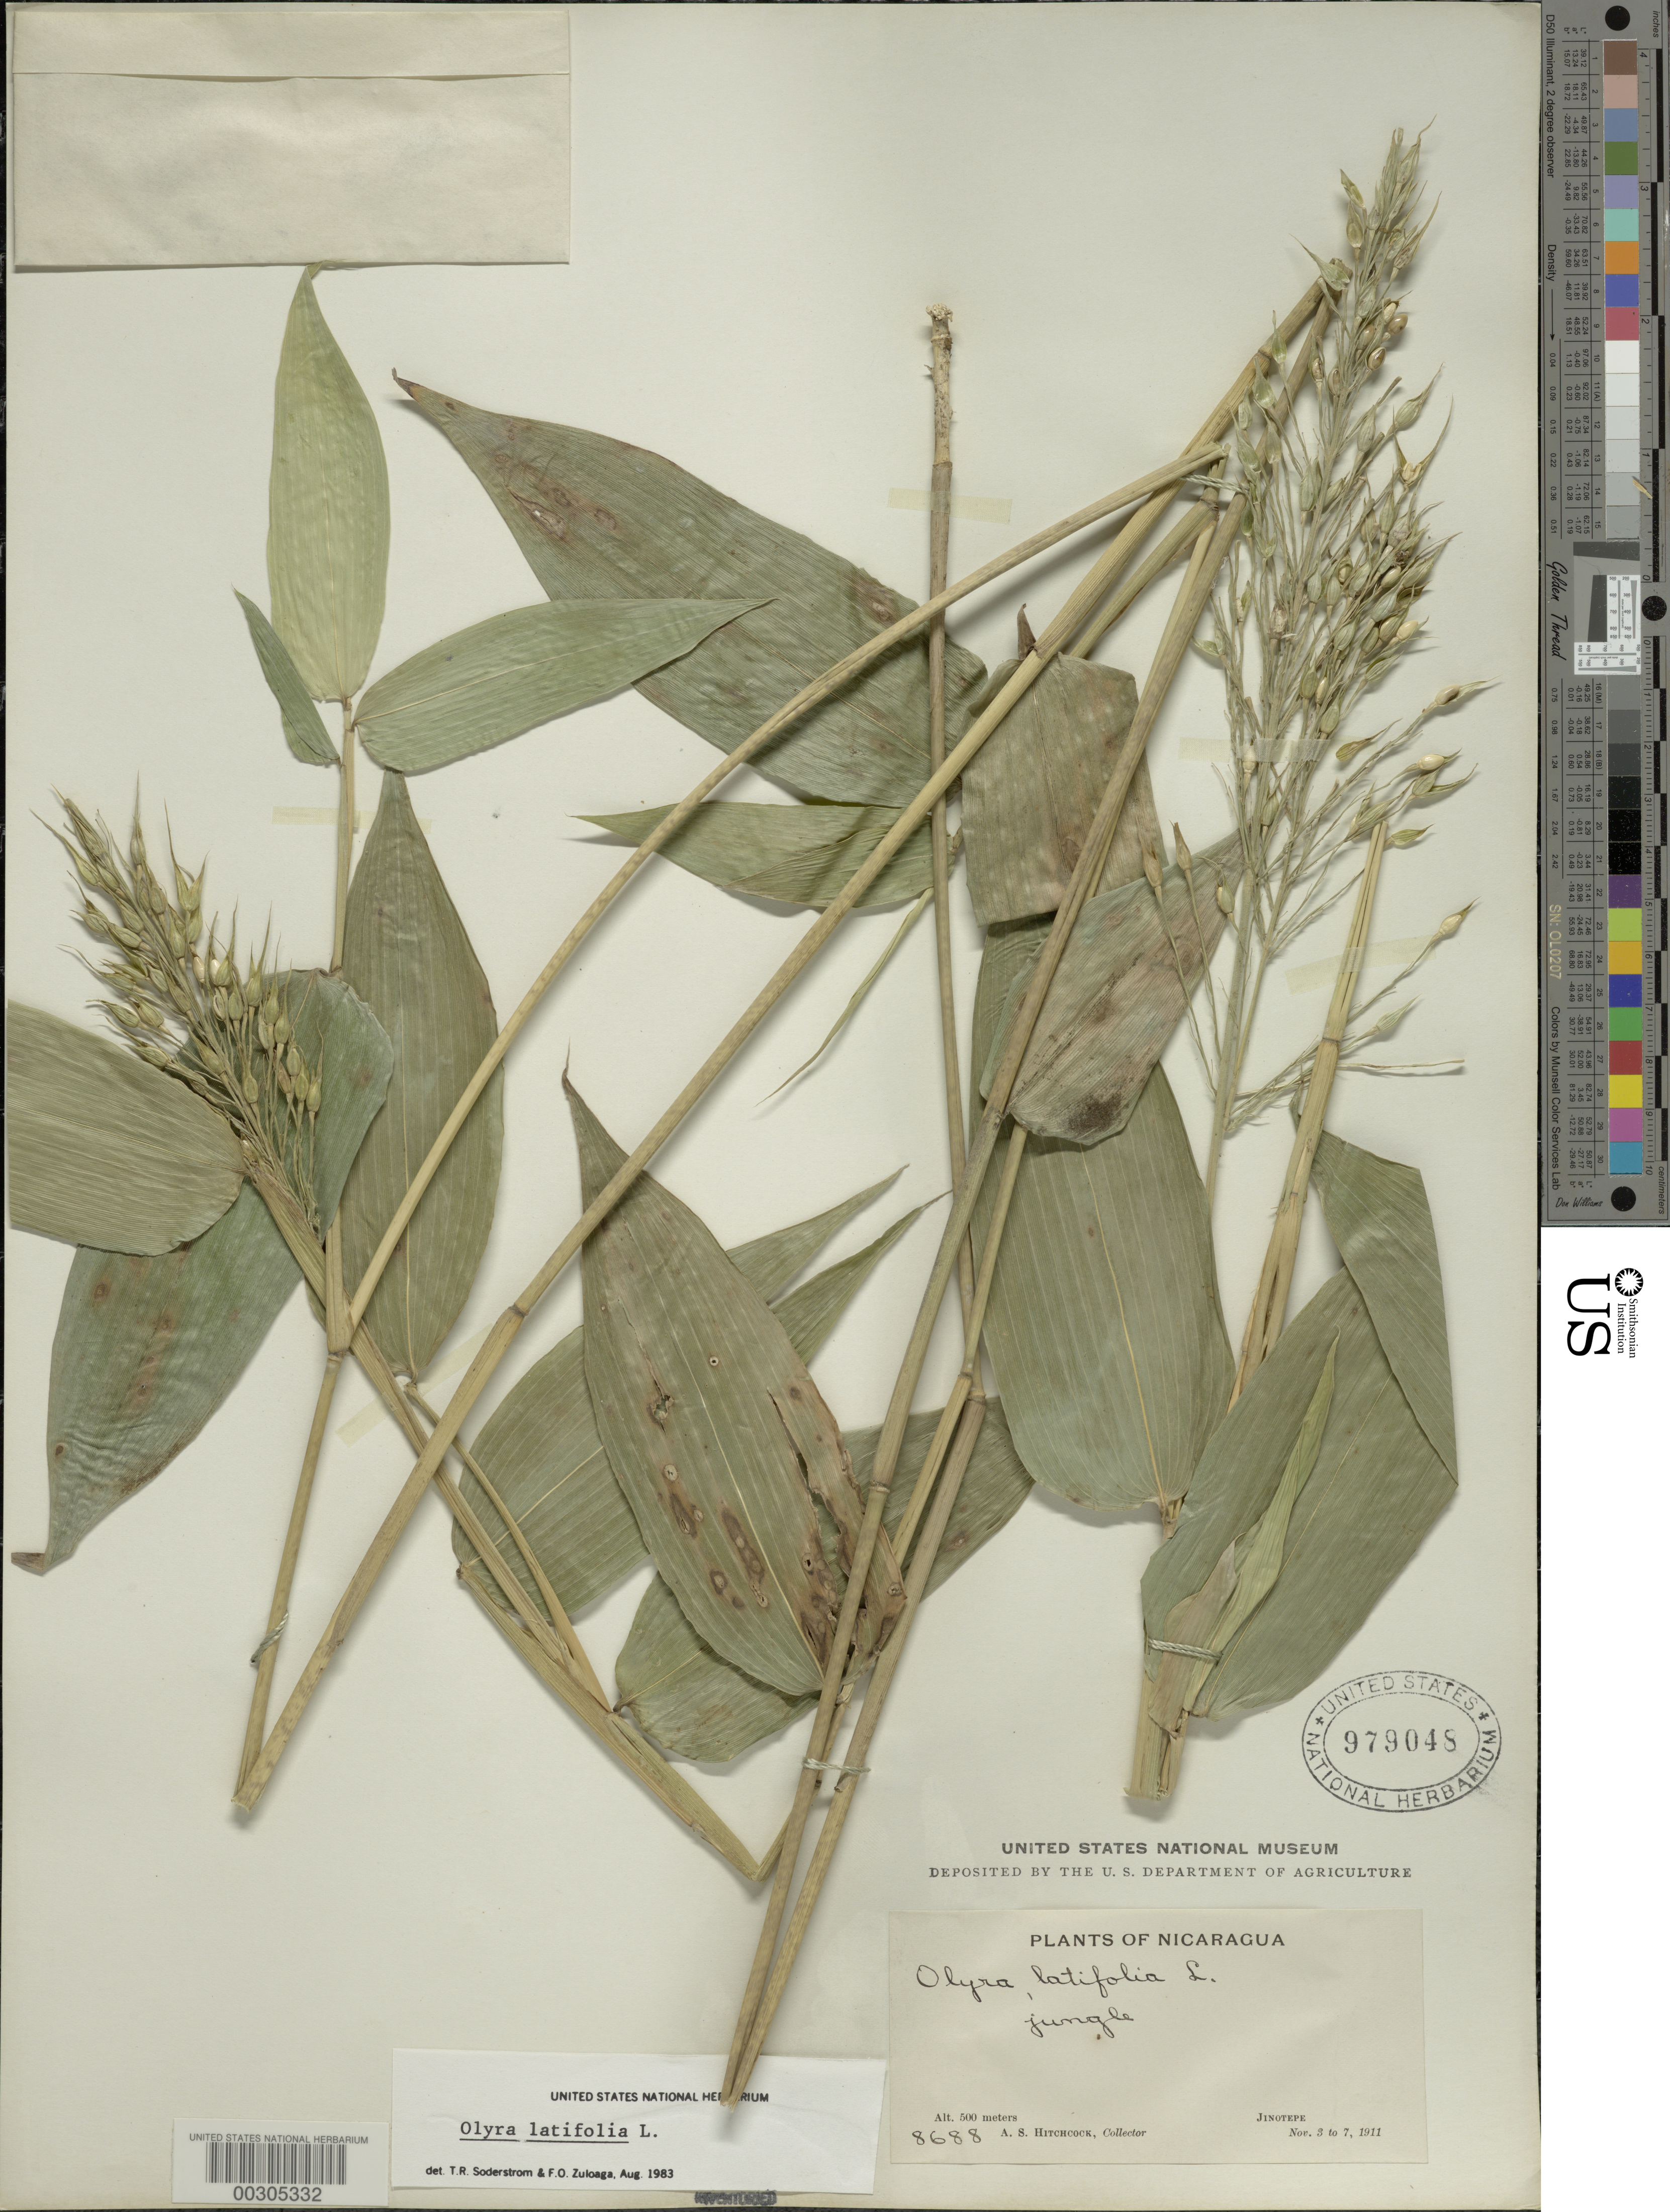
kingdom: Plantae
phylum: Tracheophyta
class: Liliopsida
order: Poales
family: Poaceae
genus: Olyra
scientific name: Olyra latifolia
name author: L.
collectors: A. S. Hitchcock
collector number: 8688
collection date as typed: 03 Nov 1911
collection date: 1911-11-03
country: Nicaragua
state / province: Carazo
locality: Jinotepe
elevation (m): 500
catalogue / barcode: US 979048